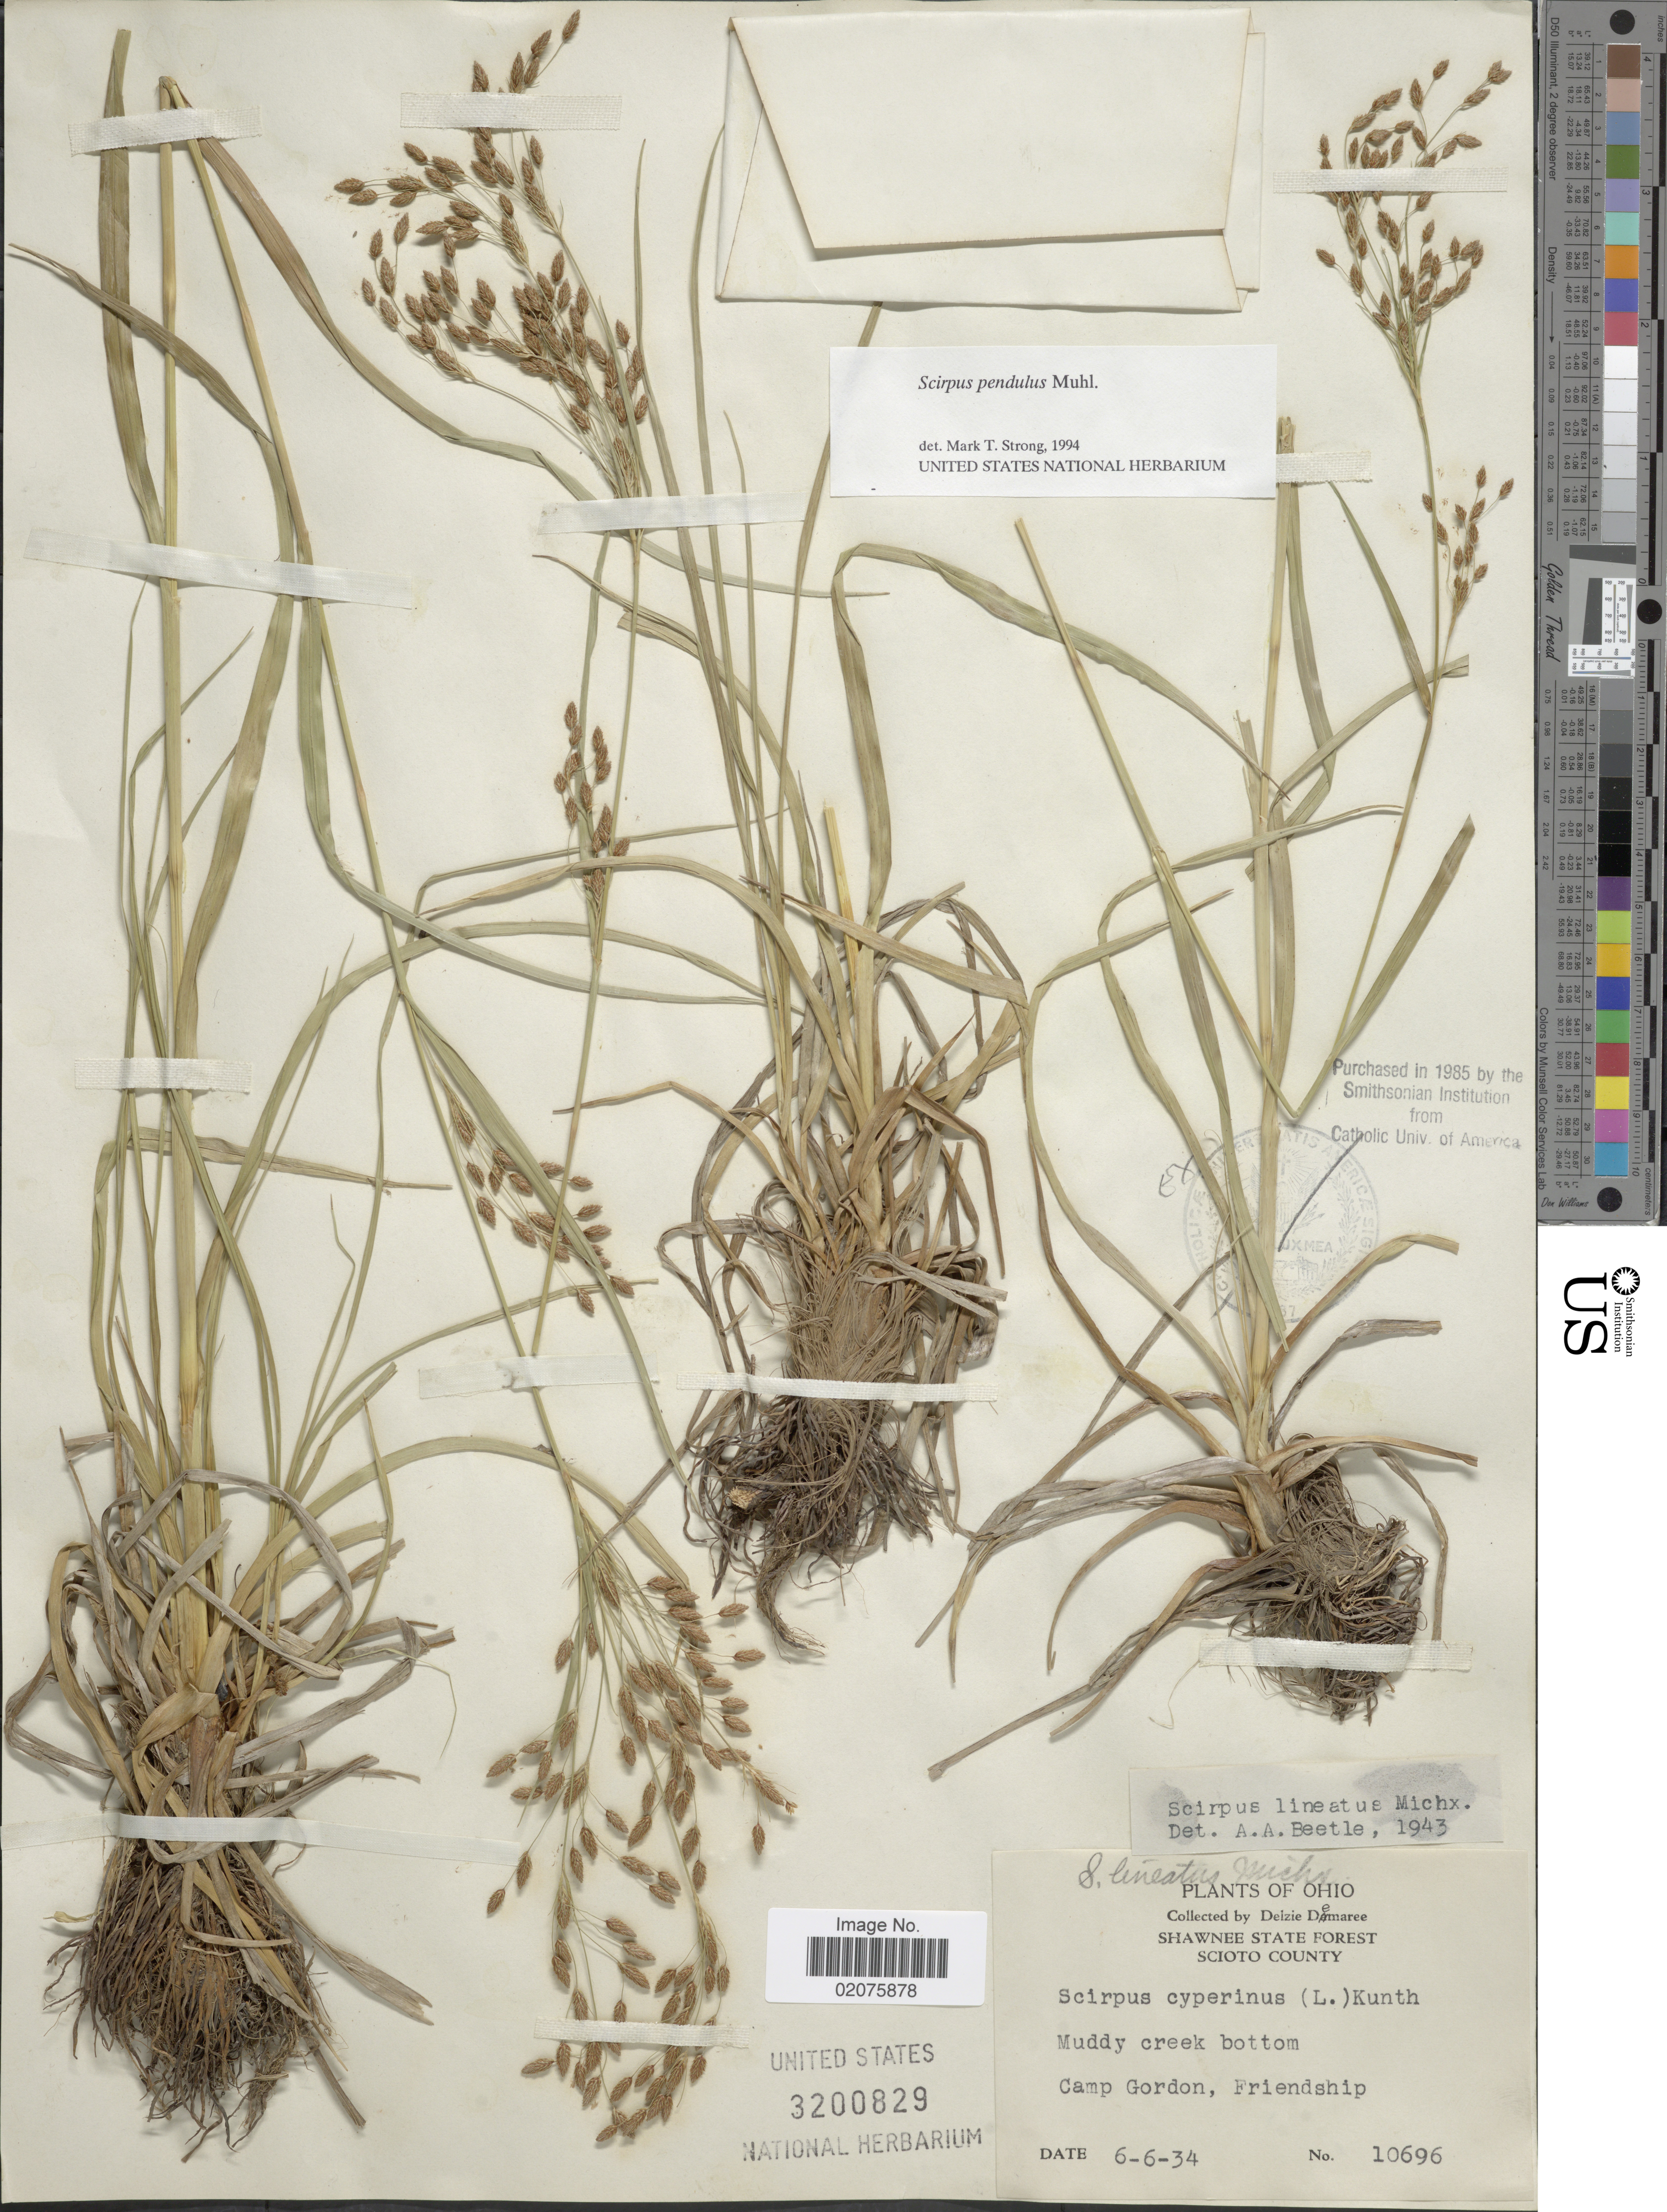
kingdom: Plantae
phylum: Tracheophyta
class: Liliopsida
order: Poales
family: Cyperaceae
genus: Scirpus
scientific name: Scirpus pendulus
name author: Muhl.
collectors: D. Demaree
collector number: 10696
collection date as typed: Transcribed d/m/y: 6/6/34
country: United States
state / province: Ohio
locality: Shawnee State Forest. Scotio County. Camp Gordon, Friendship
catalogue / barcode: US 3200829